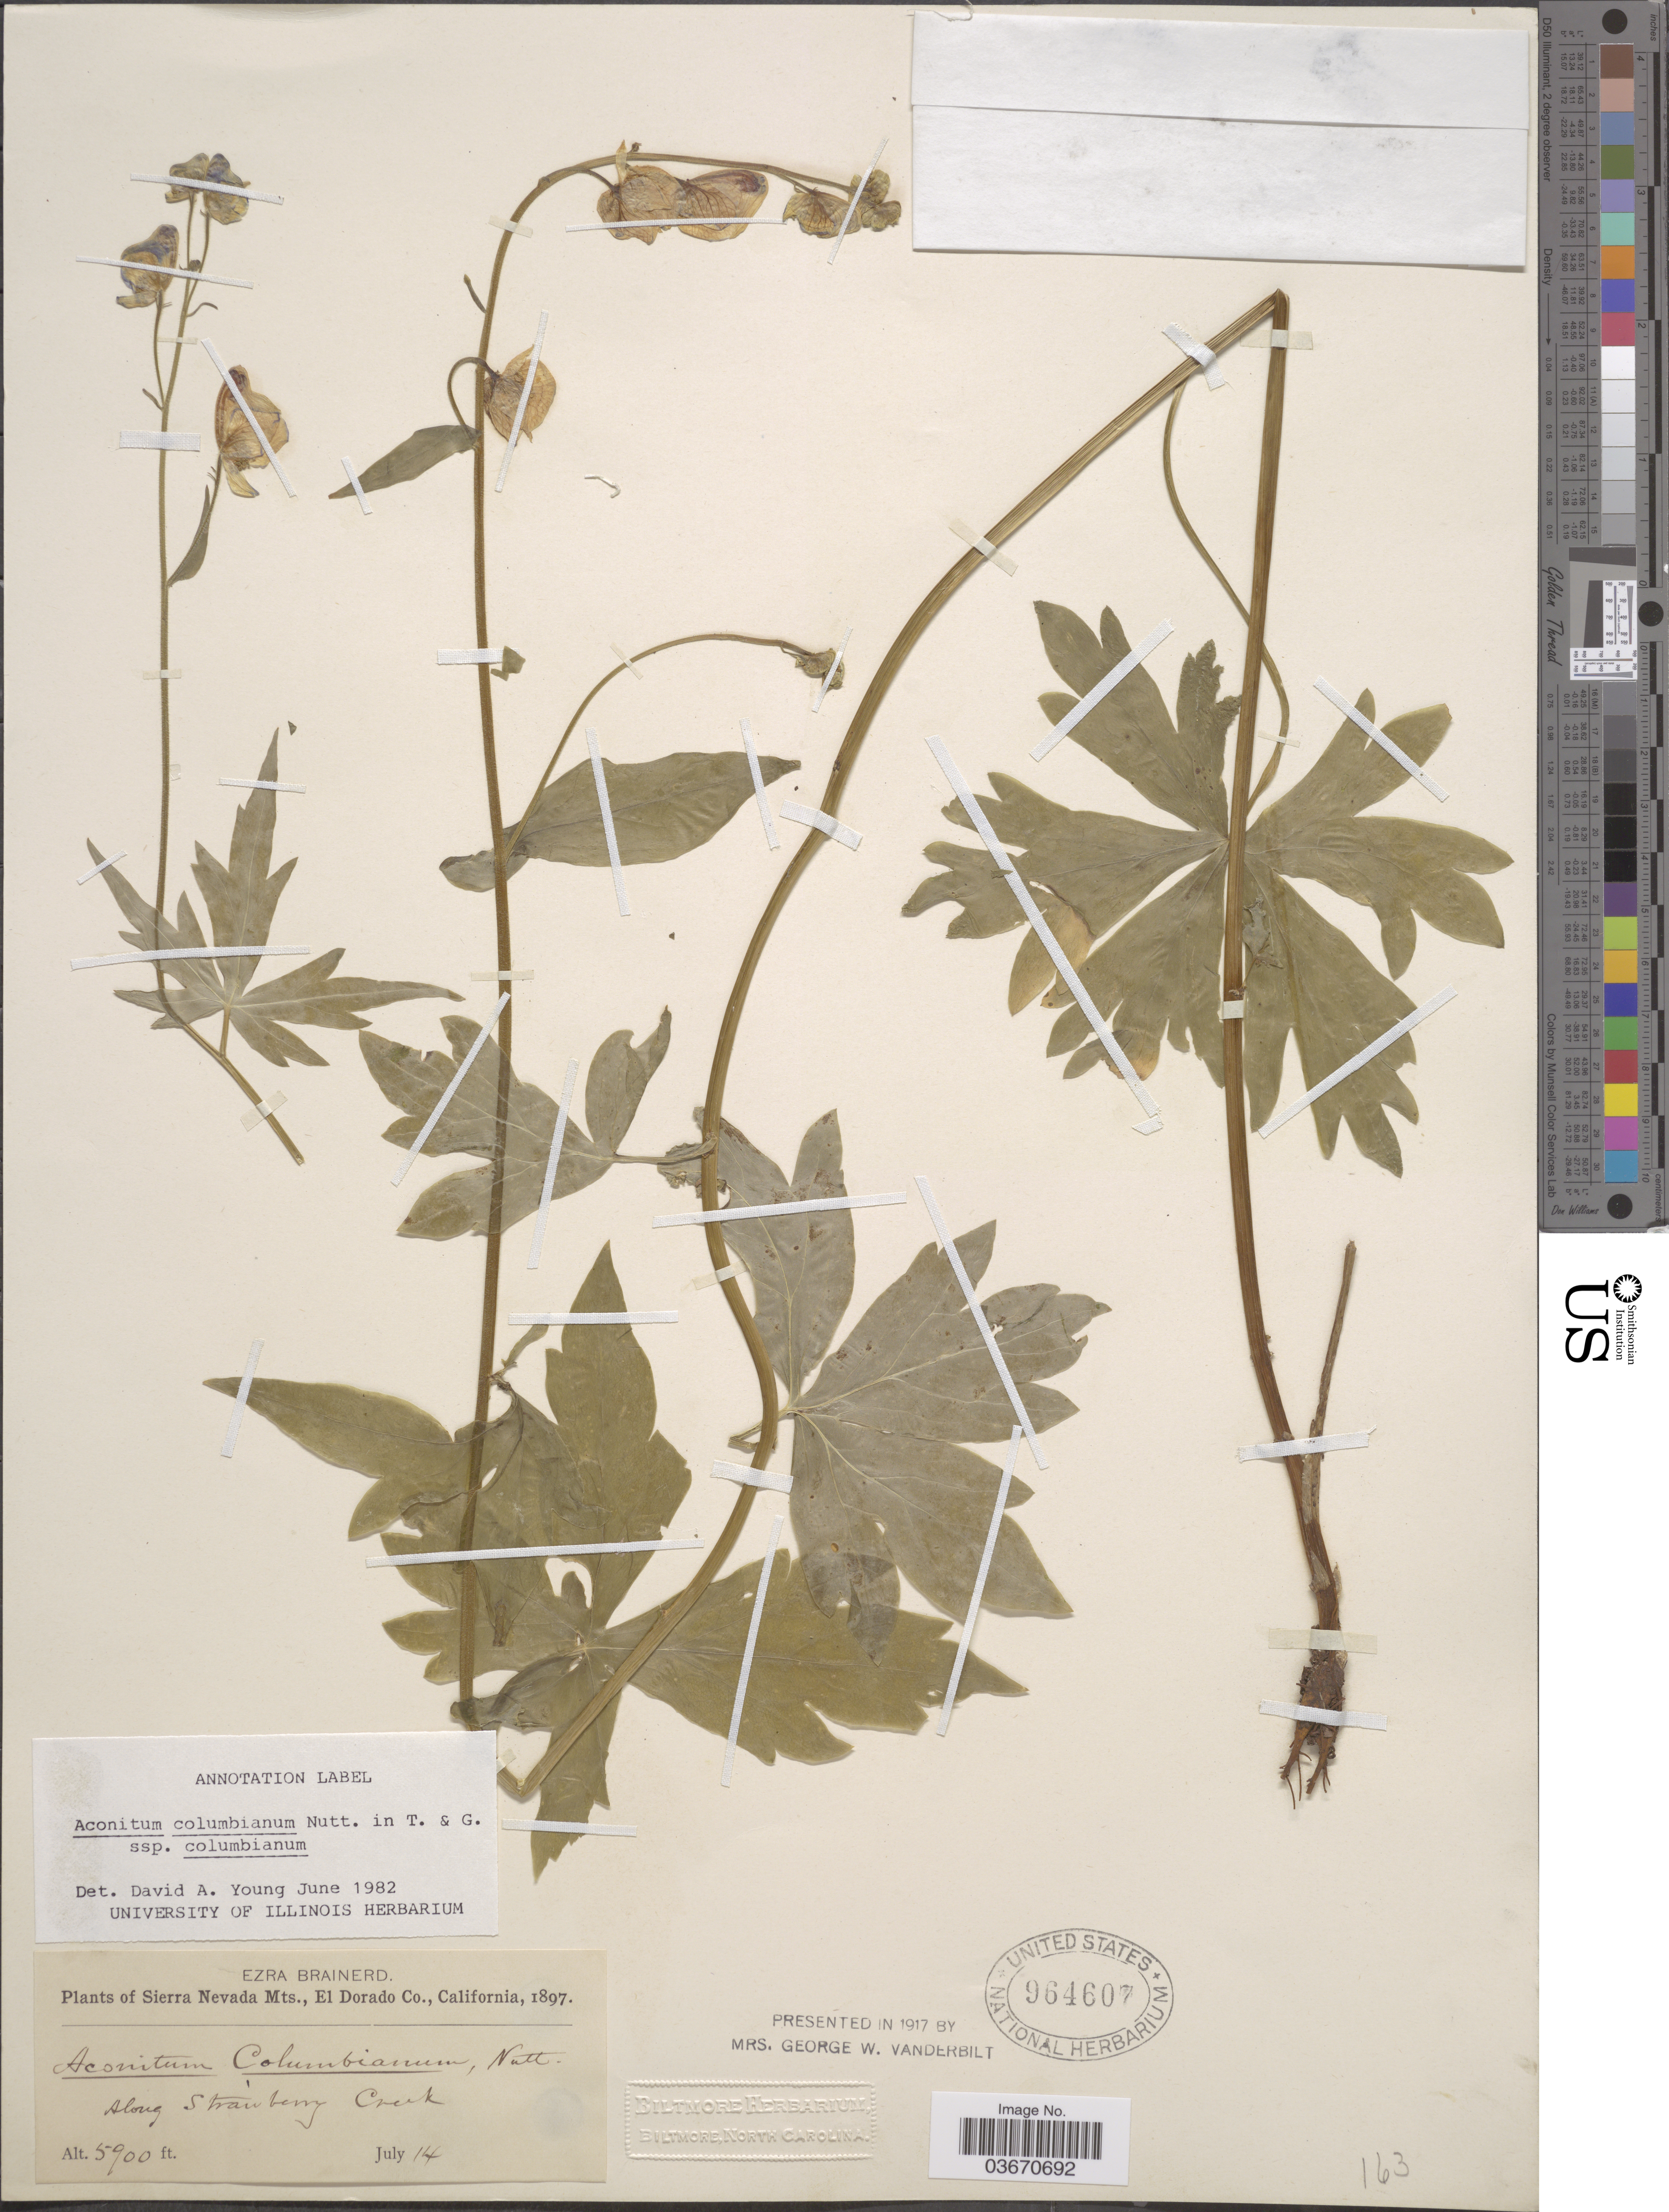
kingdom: Plantae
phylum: Tracheophyta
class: Magnoliopsida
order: Ranunculales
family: Ranunculaceae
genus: Aconitum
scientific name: Aconitum columbianum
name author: Nutt.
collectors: E. Brainerd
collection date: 1897-07-14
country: United States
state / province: California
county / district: El Dorado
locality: Sierra Nevada Mts., El Dorado Co. Along Strawberry Creek.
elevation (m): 1798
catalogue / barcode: US 964607